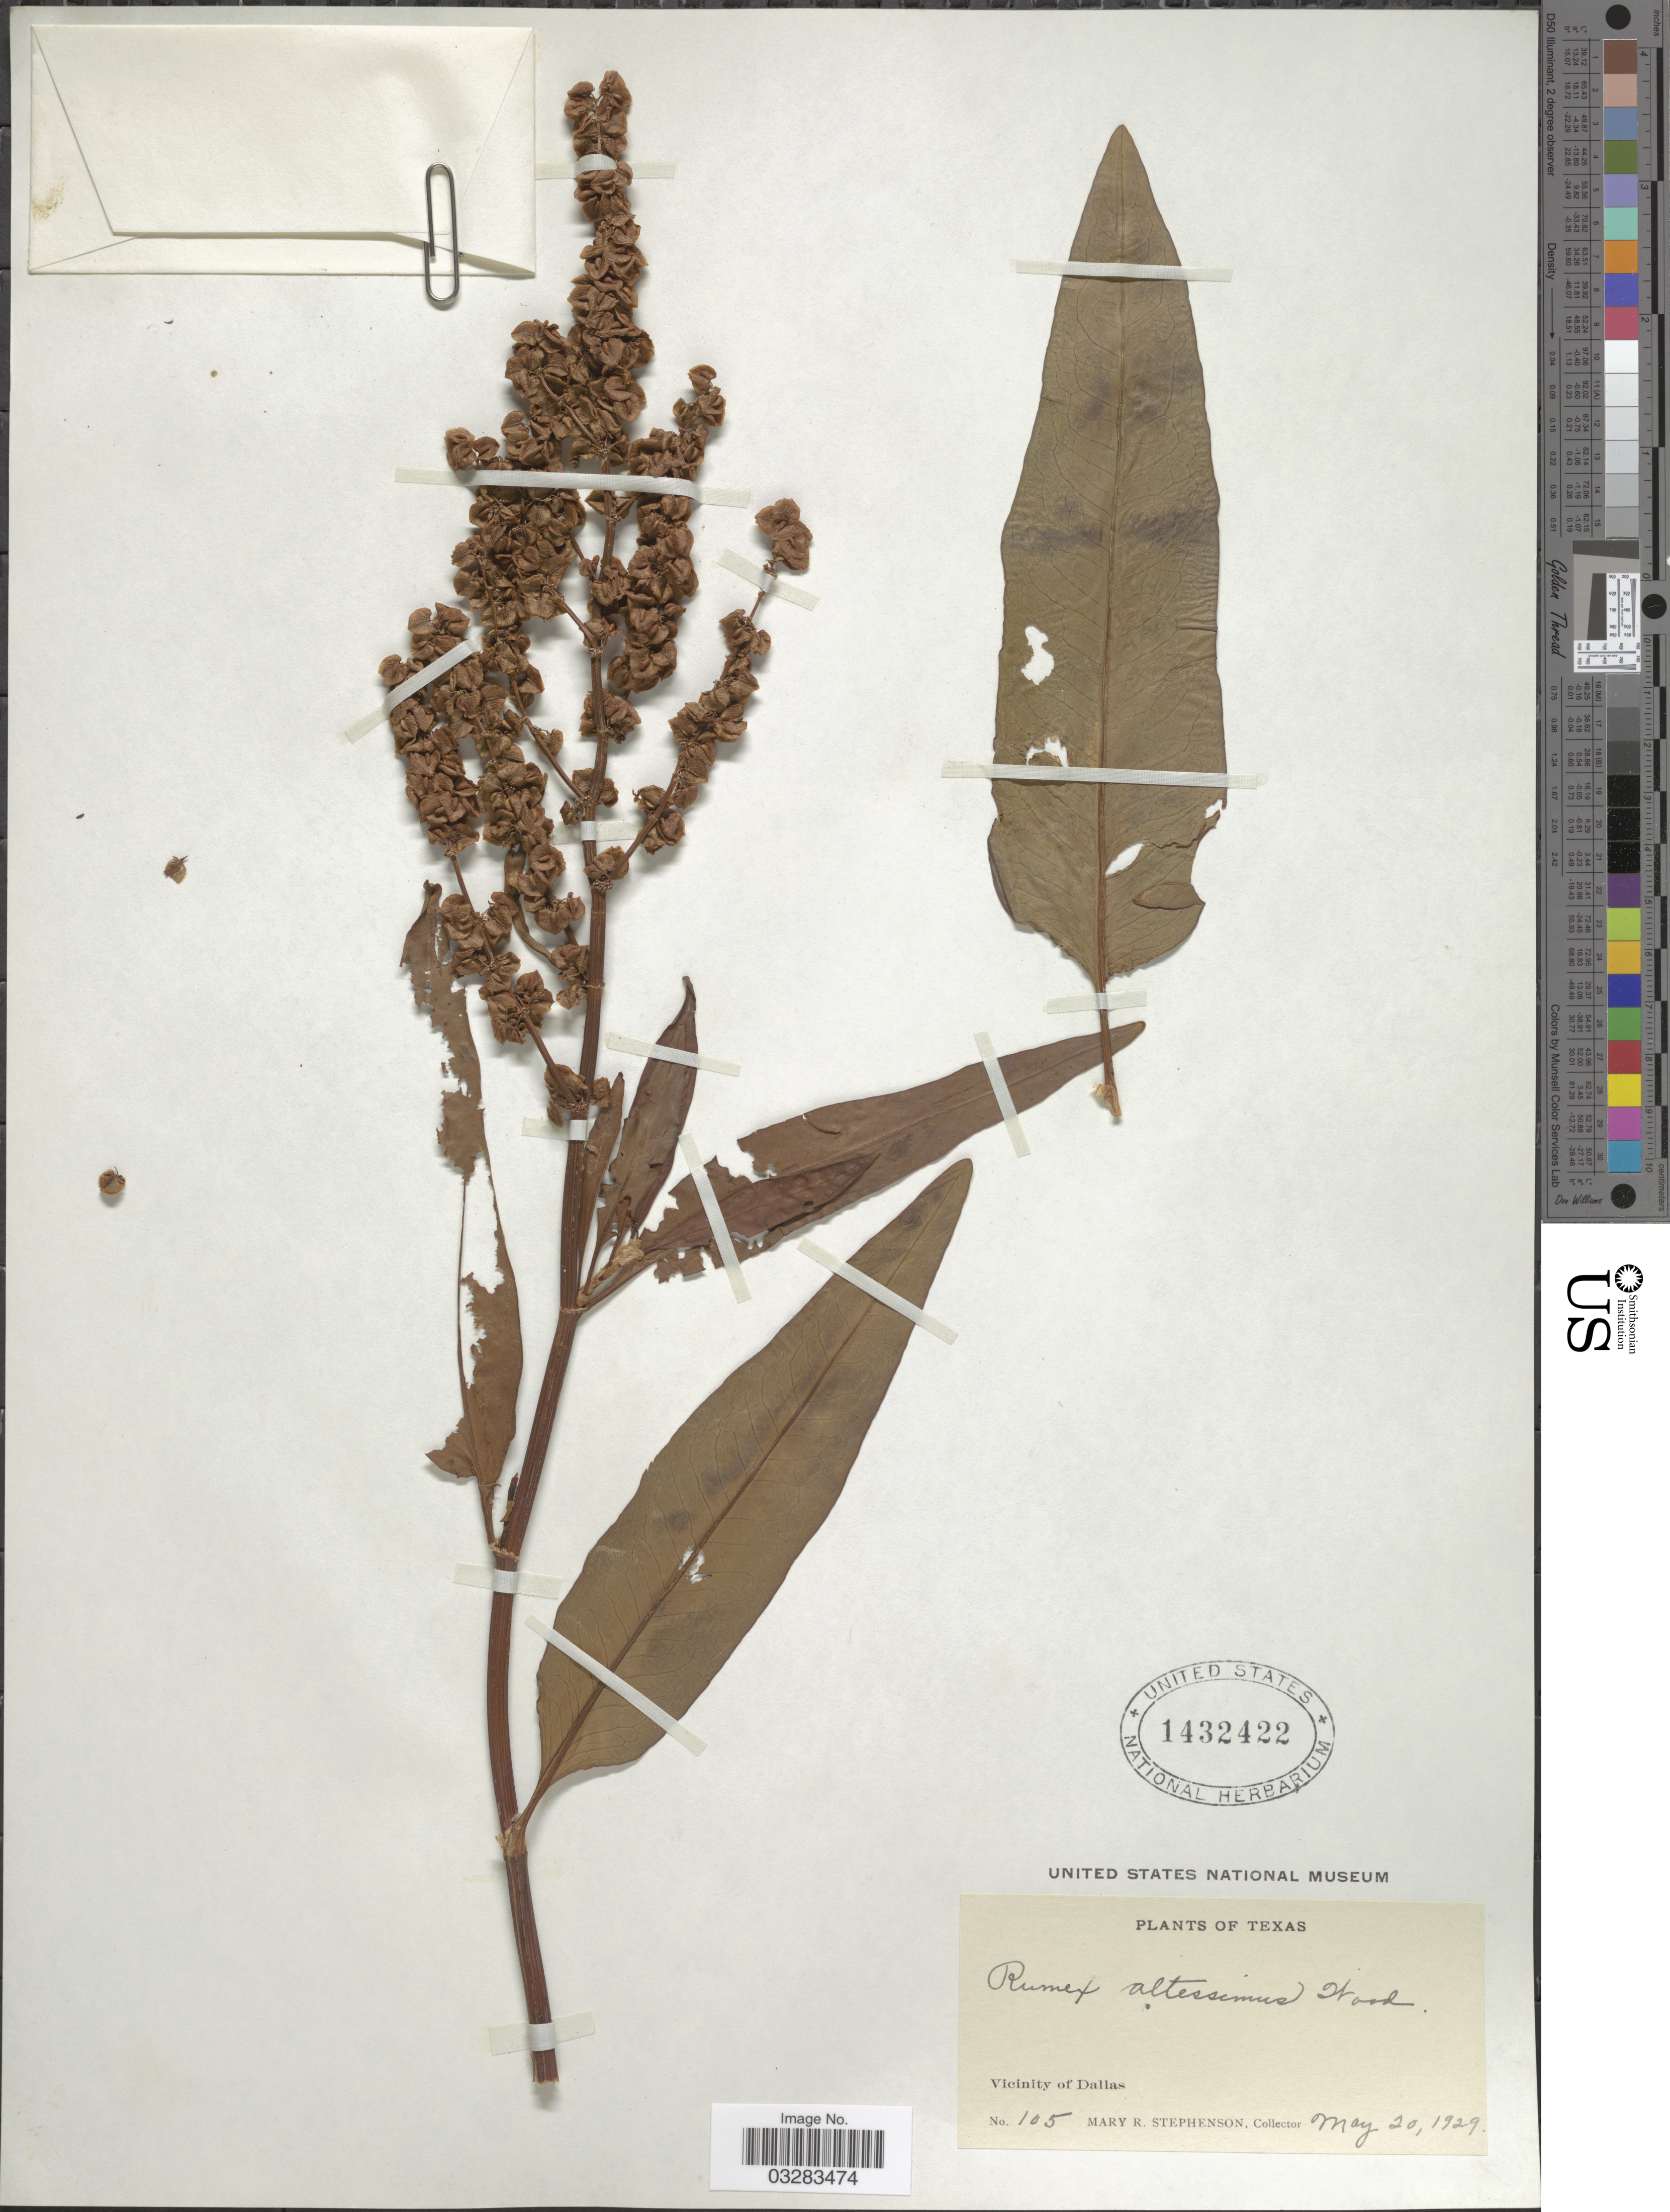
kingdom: Plantae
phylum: Tracheophyta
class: Magnoliopsida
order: Caryophyllales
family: Polygonaceae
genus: Rumex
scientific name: Rumex altissimus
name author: Alph. Wood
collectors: M. Stephenson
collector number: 105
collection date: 1929-05-20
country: United States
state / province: Texas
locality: Vicinity of Dallas.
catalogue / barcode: US 1432422